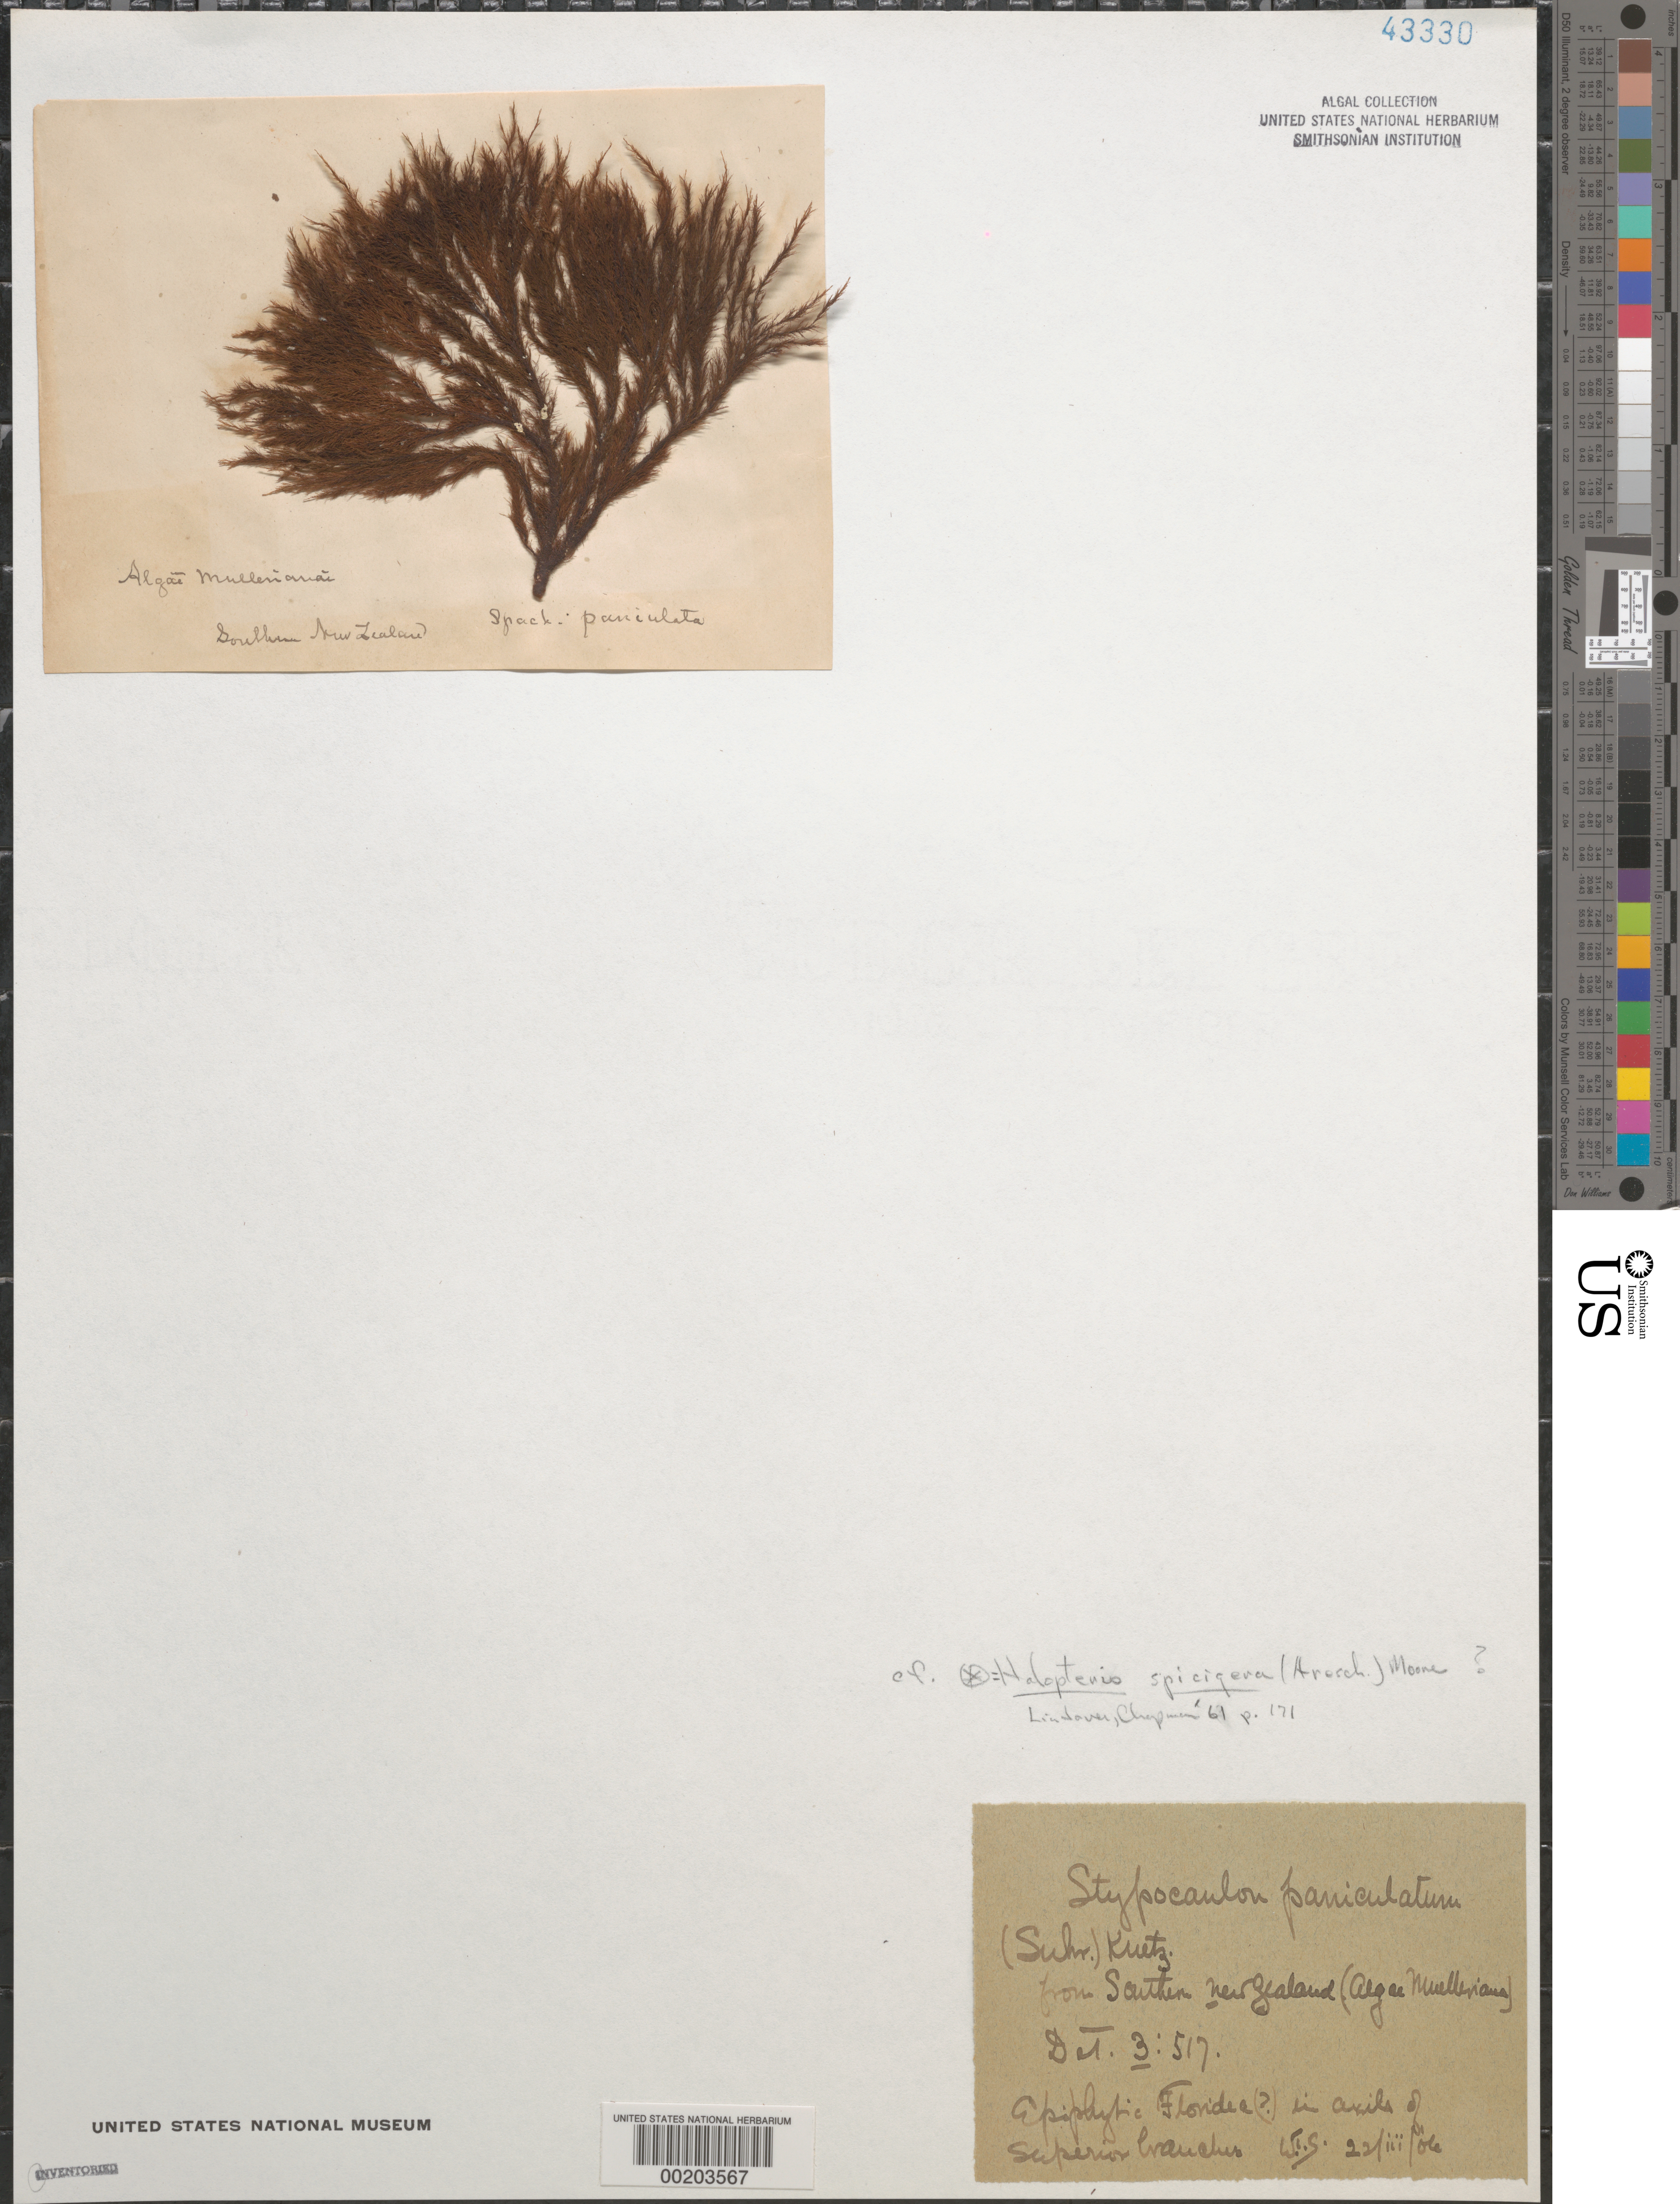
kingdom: Chromista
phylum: Ochrophyta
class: Phaeophyceae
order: Sphacelariales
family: Stypocaulaceae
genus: Stypocaulon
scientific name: Stypocaulon panicalatum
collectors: W. S.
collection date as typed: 22 Mar 1906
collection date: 1906-03-22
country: New Zealand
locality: Southern portion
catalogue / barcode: US 43330